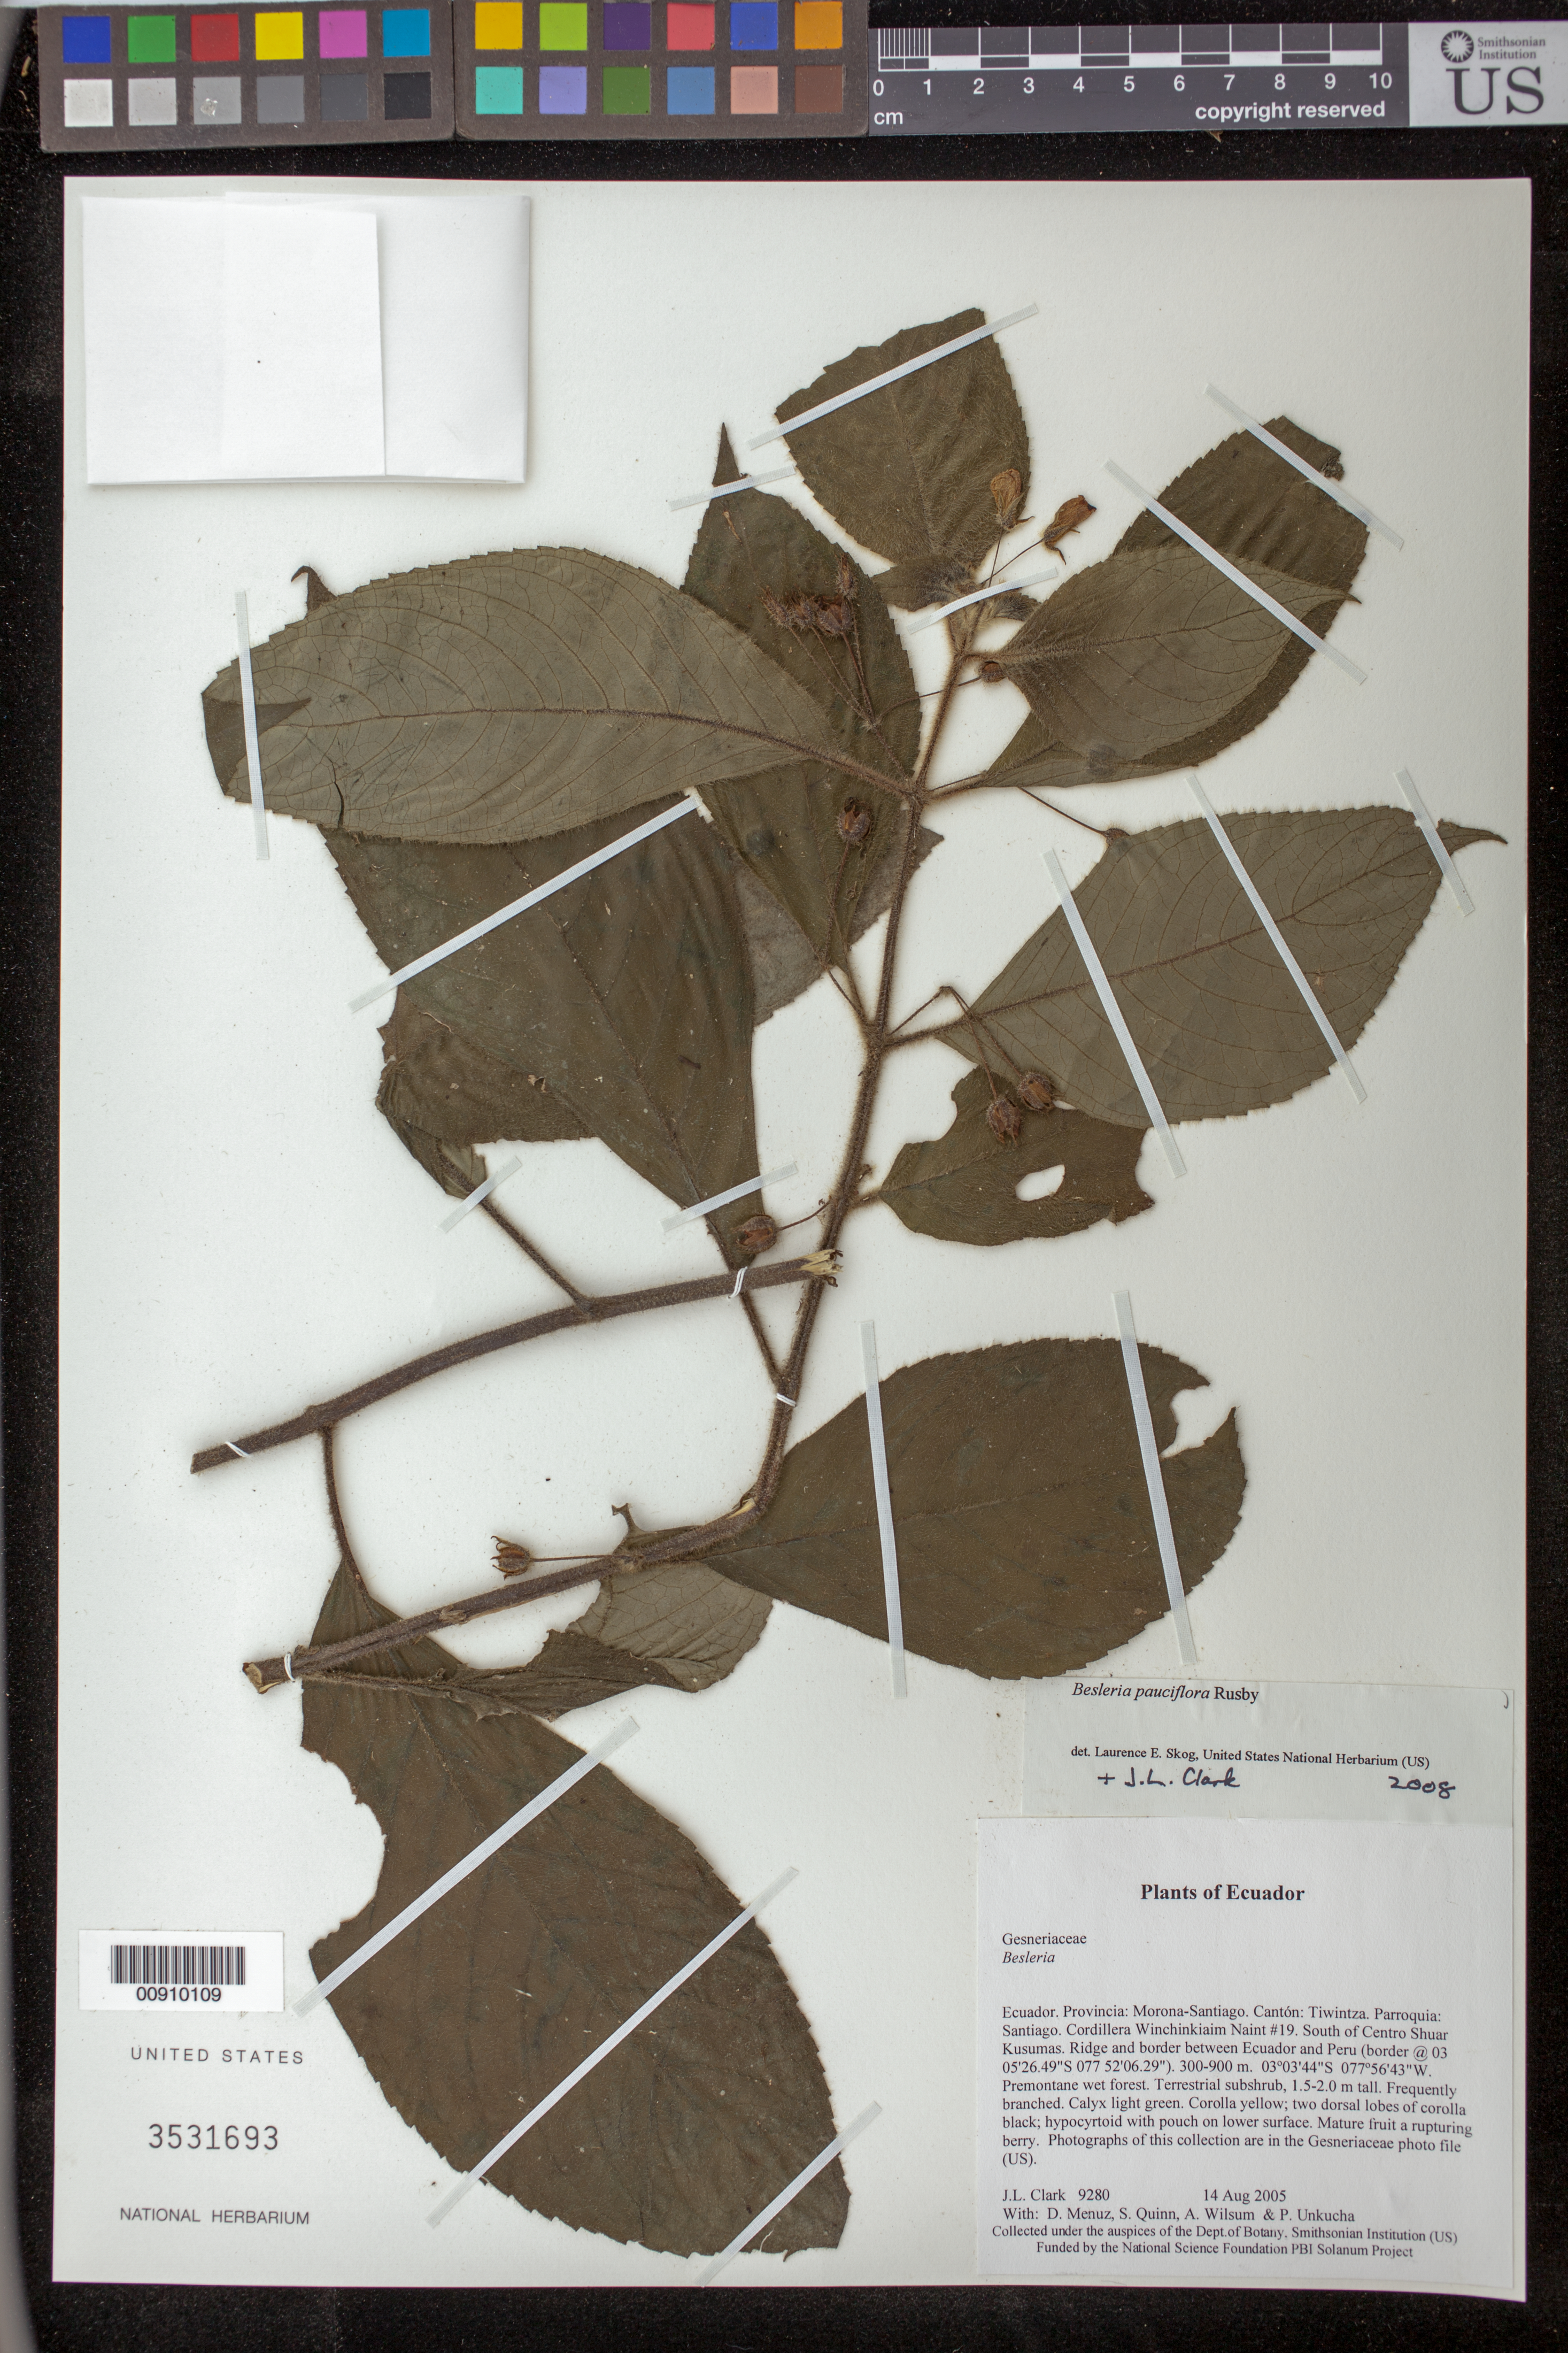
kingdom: Plantae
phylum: Tracheophyta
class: Magnoliopsida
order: Lamiales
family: Gesneriaceae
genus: Besleria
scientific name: Besleria pauciflora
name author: Rusby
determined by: Clark, J. L.; Skog, Laurence E.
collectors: J. L. Clark, D. Menuz, S. Quinn, A. Wilsum & P. Unkucha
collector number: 9280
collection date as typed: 14 Aug 2005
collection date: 2005-08-14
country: Ecuador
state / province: Morona-Santiago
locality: Tiwintza. Parroquia: Santiago. Cordillera Winchinkiaim Naint #19. South of Centro Shuar Kusumas. Ridge and border between Ecuador and Peru (border @ 03°05'26.49"S 077°52'06.29").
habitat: Premontane wet forest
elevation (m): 300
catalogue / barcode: US 3531693